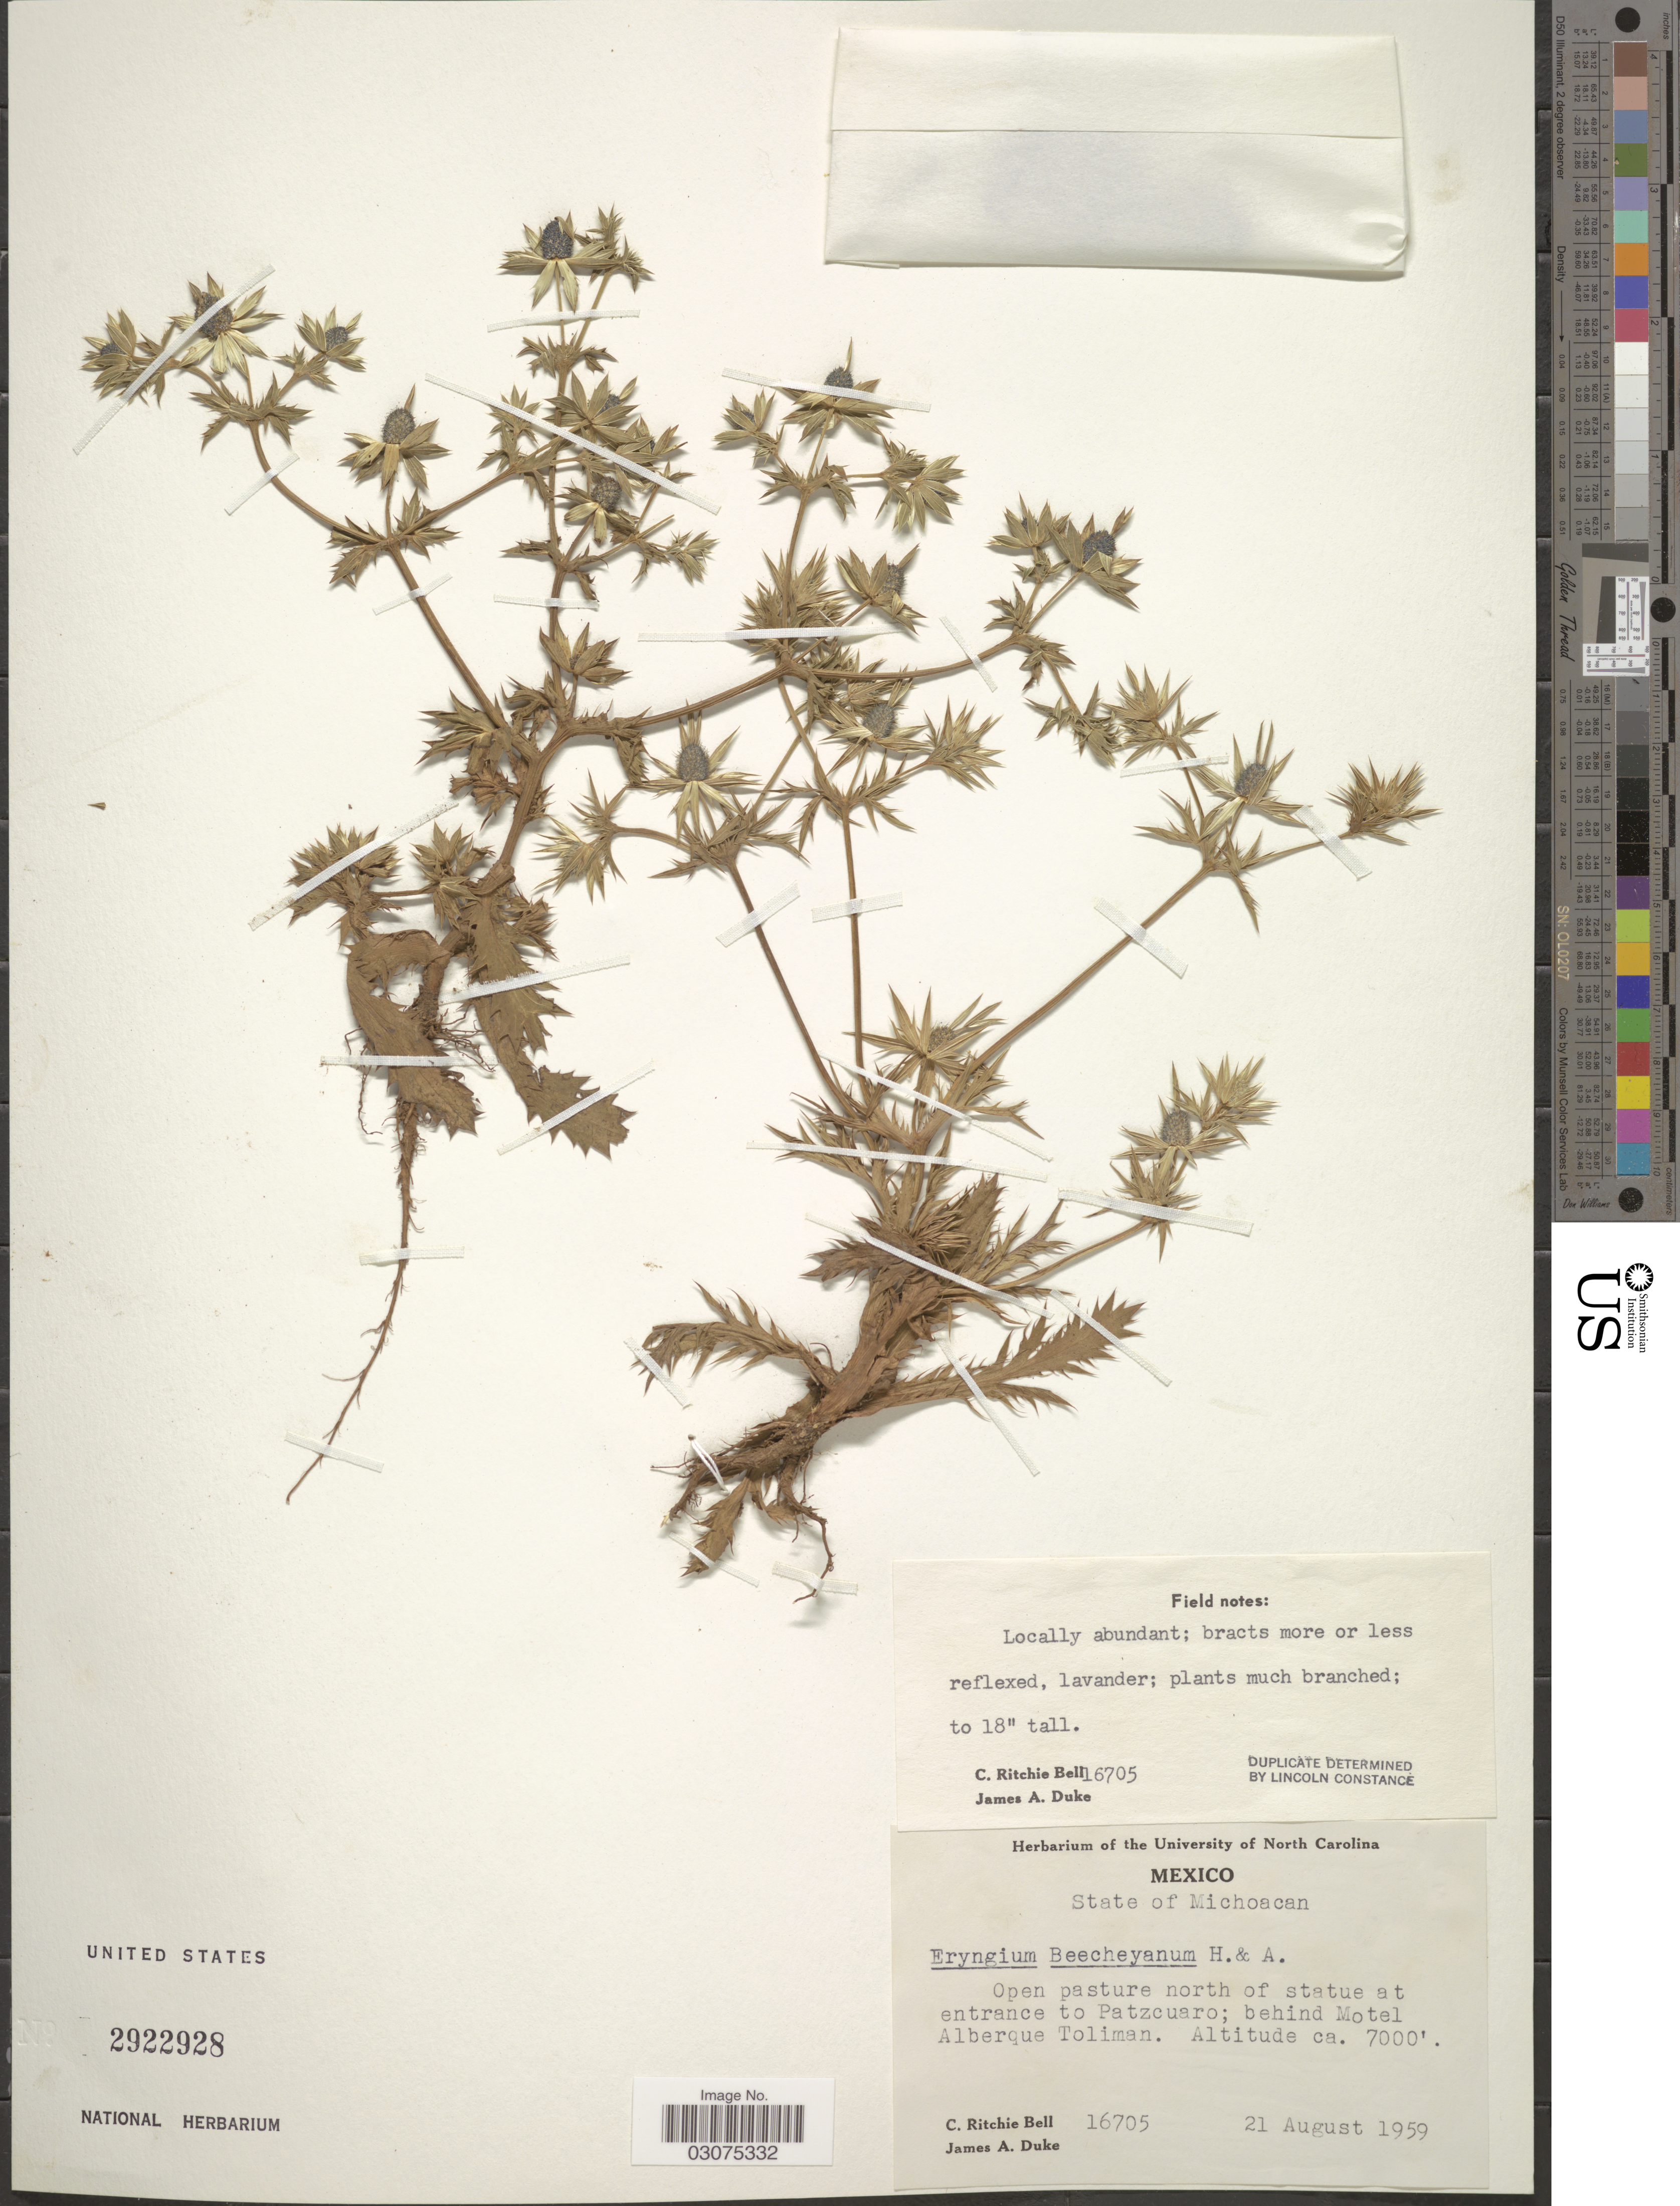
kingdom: Plantae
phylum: Tracheophyta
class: Magnoliopsida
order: Apiales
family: Apiaceae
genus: Eryngium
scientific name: Eryngium beecheyanum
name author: Hook. f. & Arn.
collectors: C. R. Bell & J. A. Duke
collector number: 16705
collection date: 1959-08-21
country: Mexico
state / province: Michoacán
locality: Open pasture north of statue at entrance to Patzcuaro; behind Motel Alberque Toliman.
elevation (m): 2134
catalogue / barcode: US 2922928